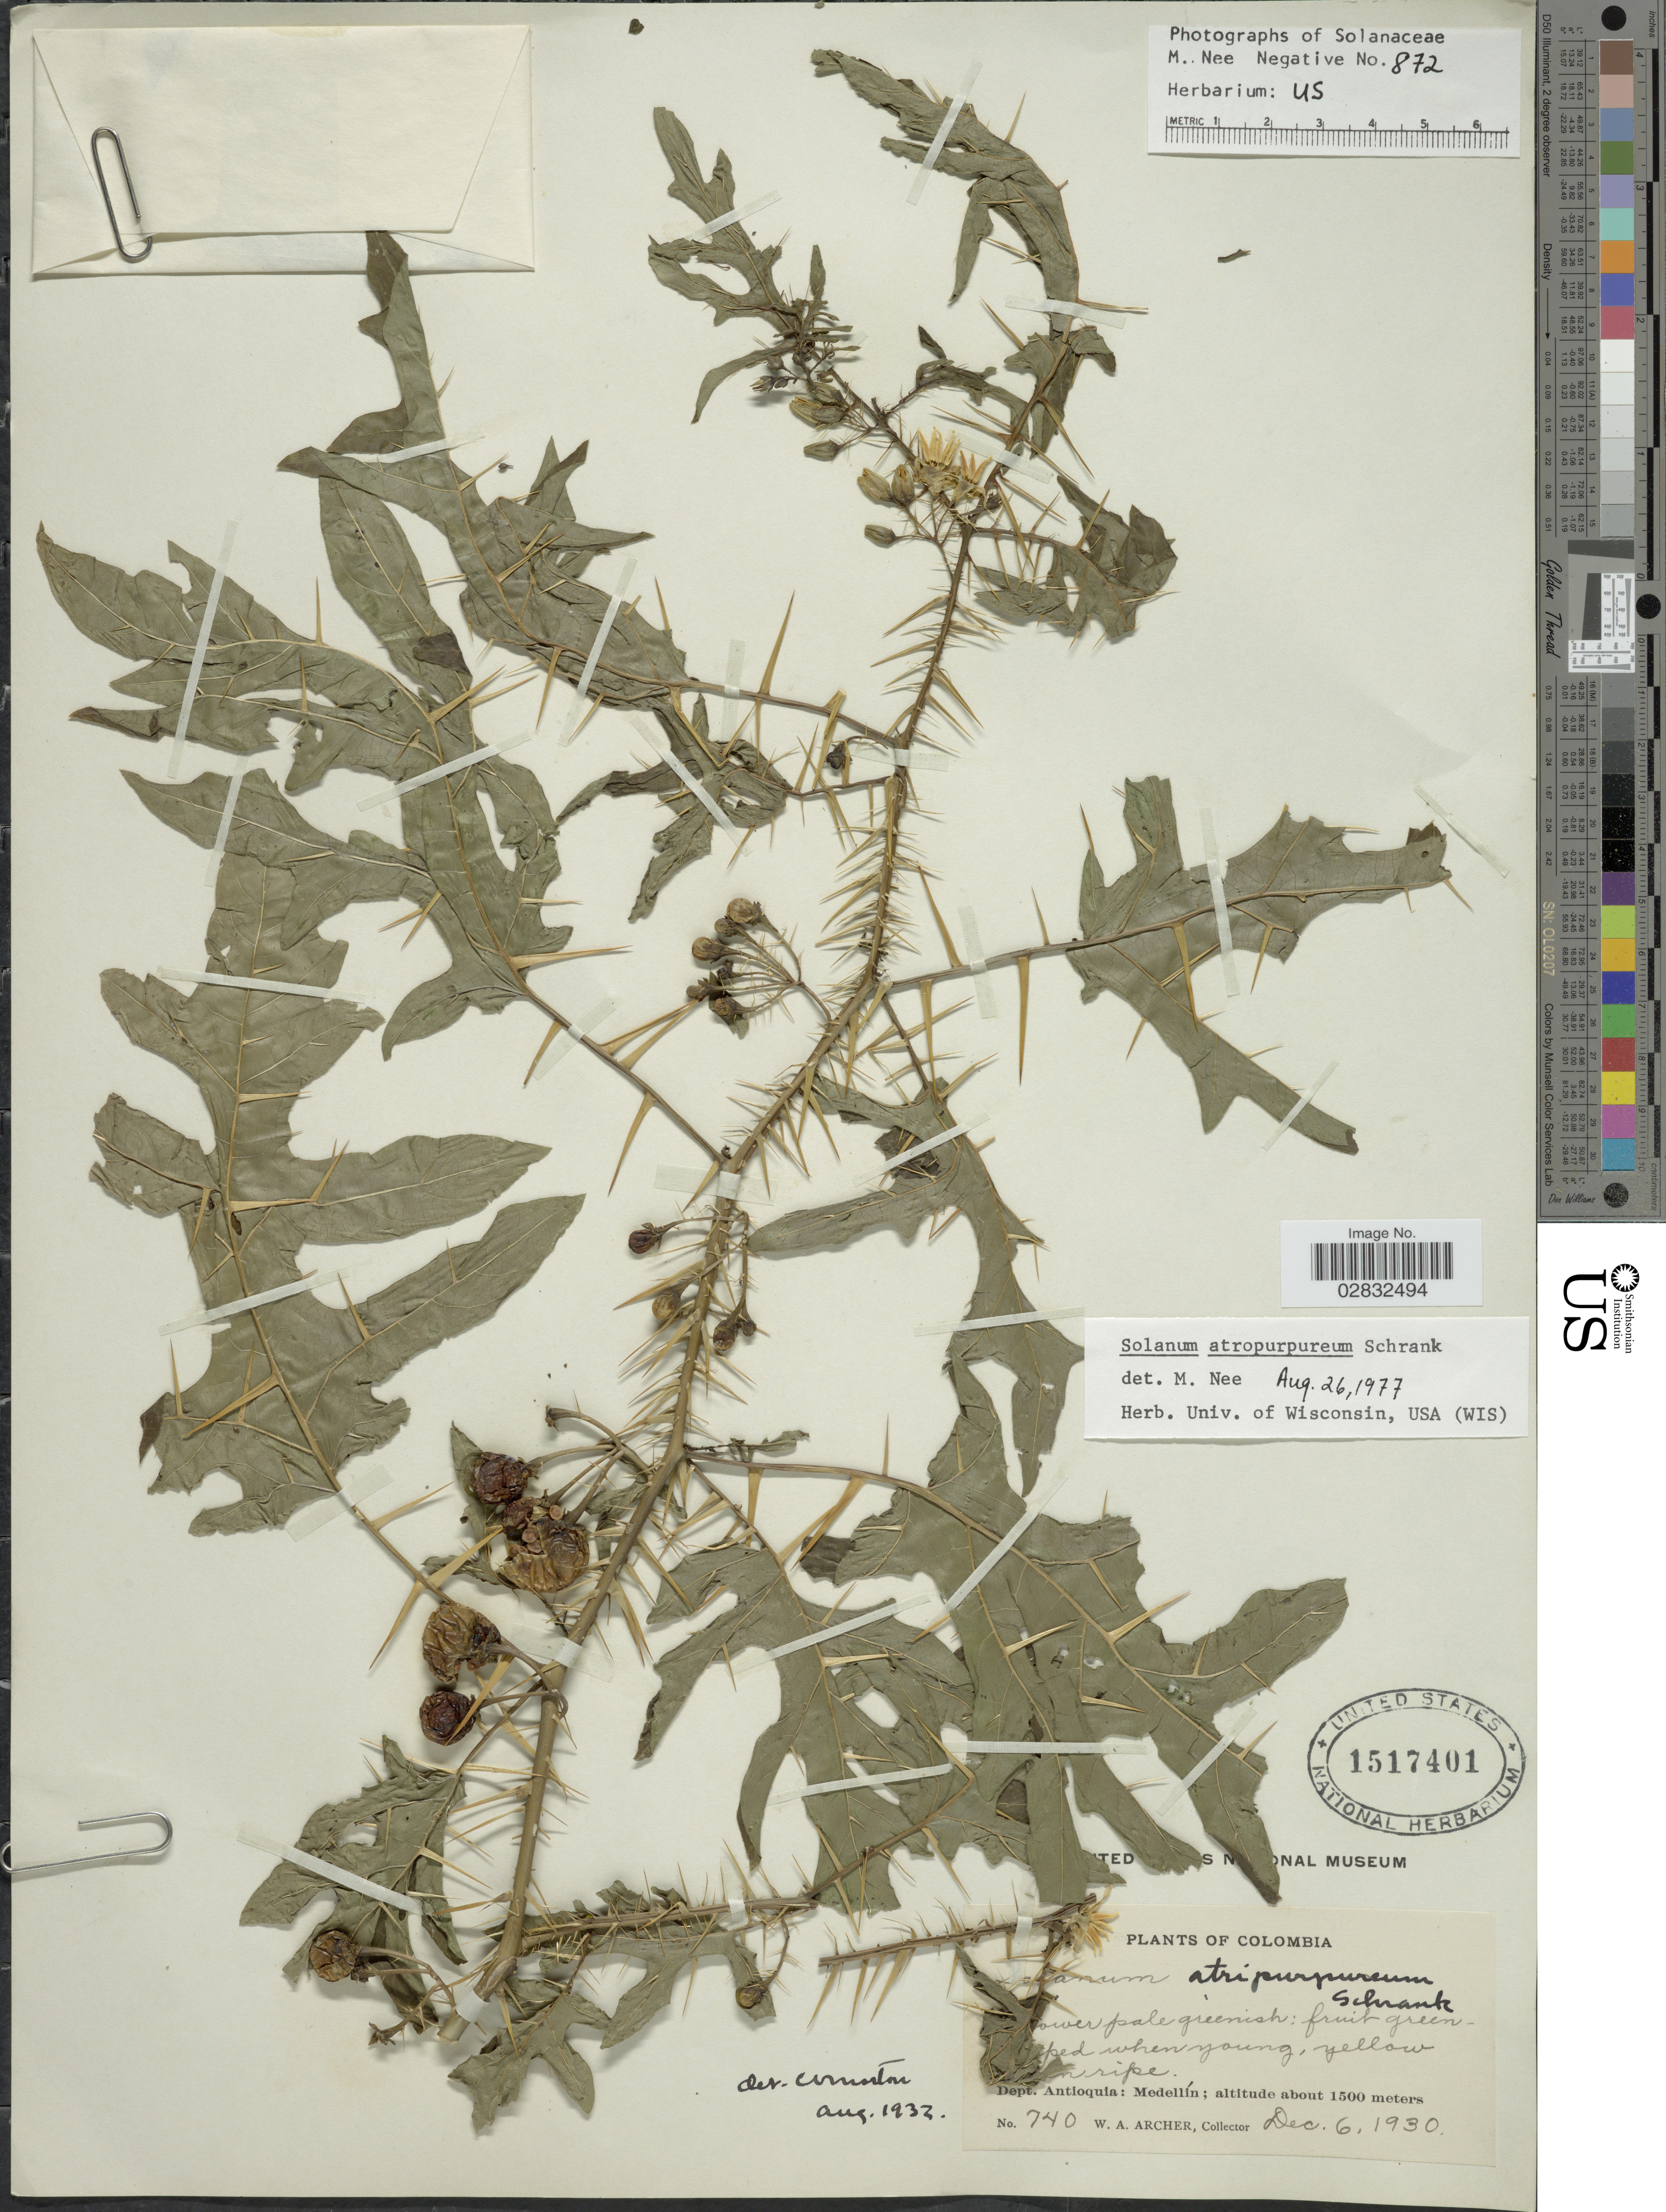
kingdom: Plantae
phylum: Tracheophyta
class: Magnoliopsida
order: Solanales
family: Solanaceae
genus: Solanum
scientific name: Solanum atropurpureum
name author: Schrank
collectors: W. A. Archer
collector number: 740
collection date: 1930-12-06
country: Colombia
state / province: Antioquia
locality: Dept. Antioquia, Medellín.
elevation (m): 1500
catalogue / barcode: US 1517401